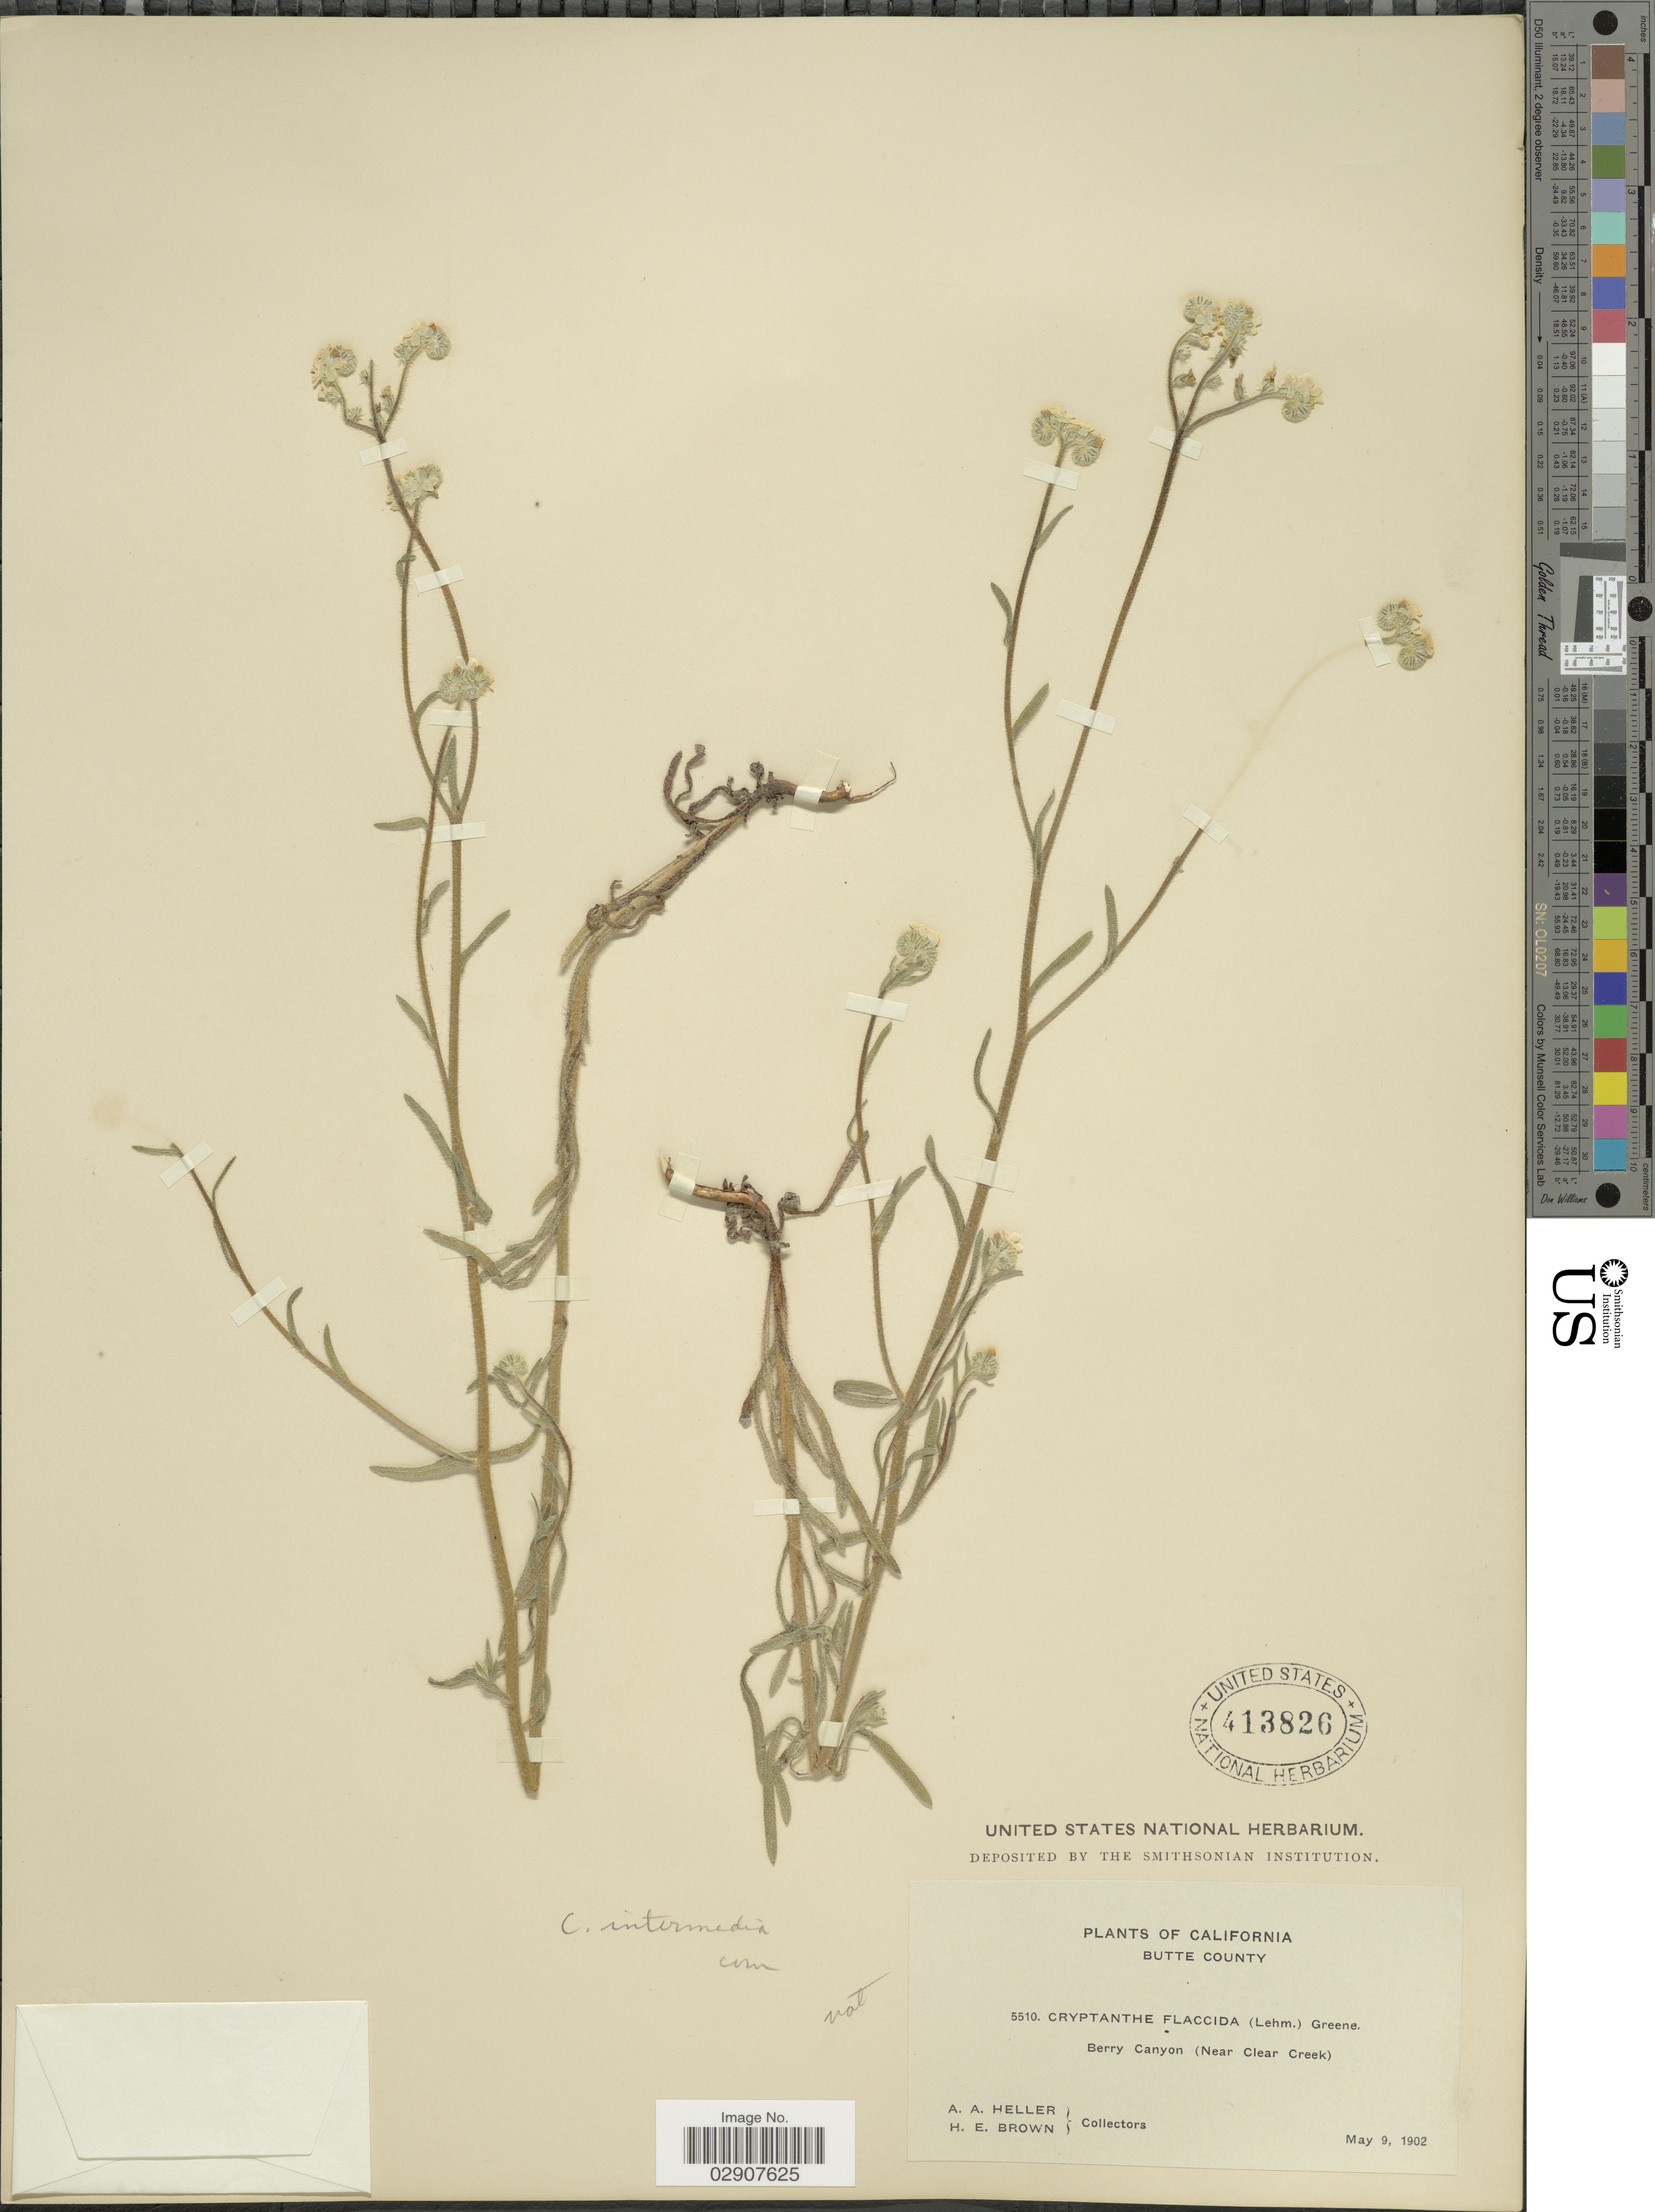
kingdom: Plantae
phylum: Tracheophyta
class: Magnoliopsida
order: Boraginales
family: Boraginaceae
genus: Cryptantha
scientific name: Cryptantha intermedia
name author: (A. Gray) Greene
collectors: A. A. Heller & H. E. Brown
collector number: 5510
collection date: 1902-05-09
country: United States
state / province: California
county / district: Butte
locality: Butte County, Berry Canyon (Near Clear Creek).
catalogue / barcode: US 413826